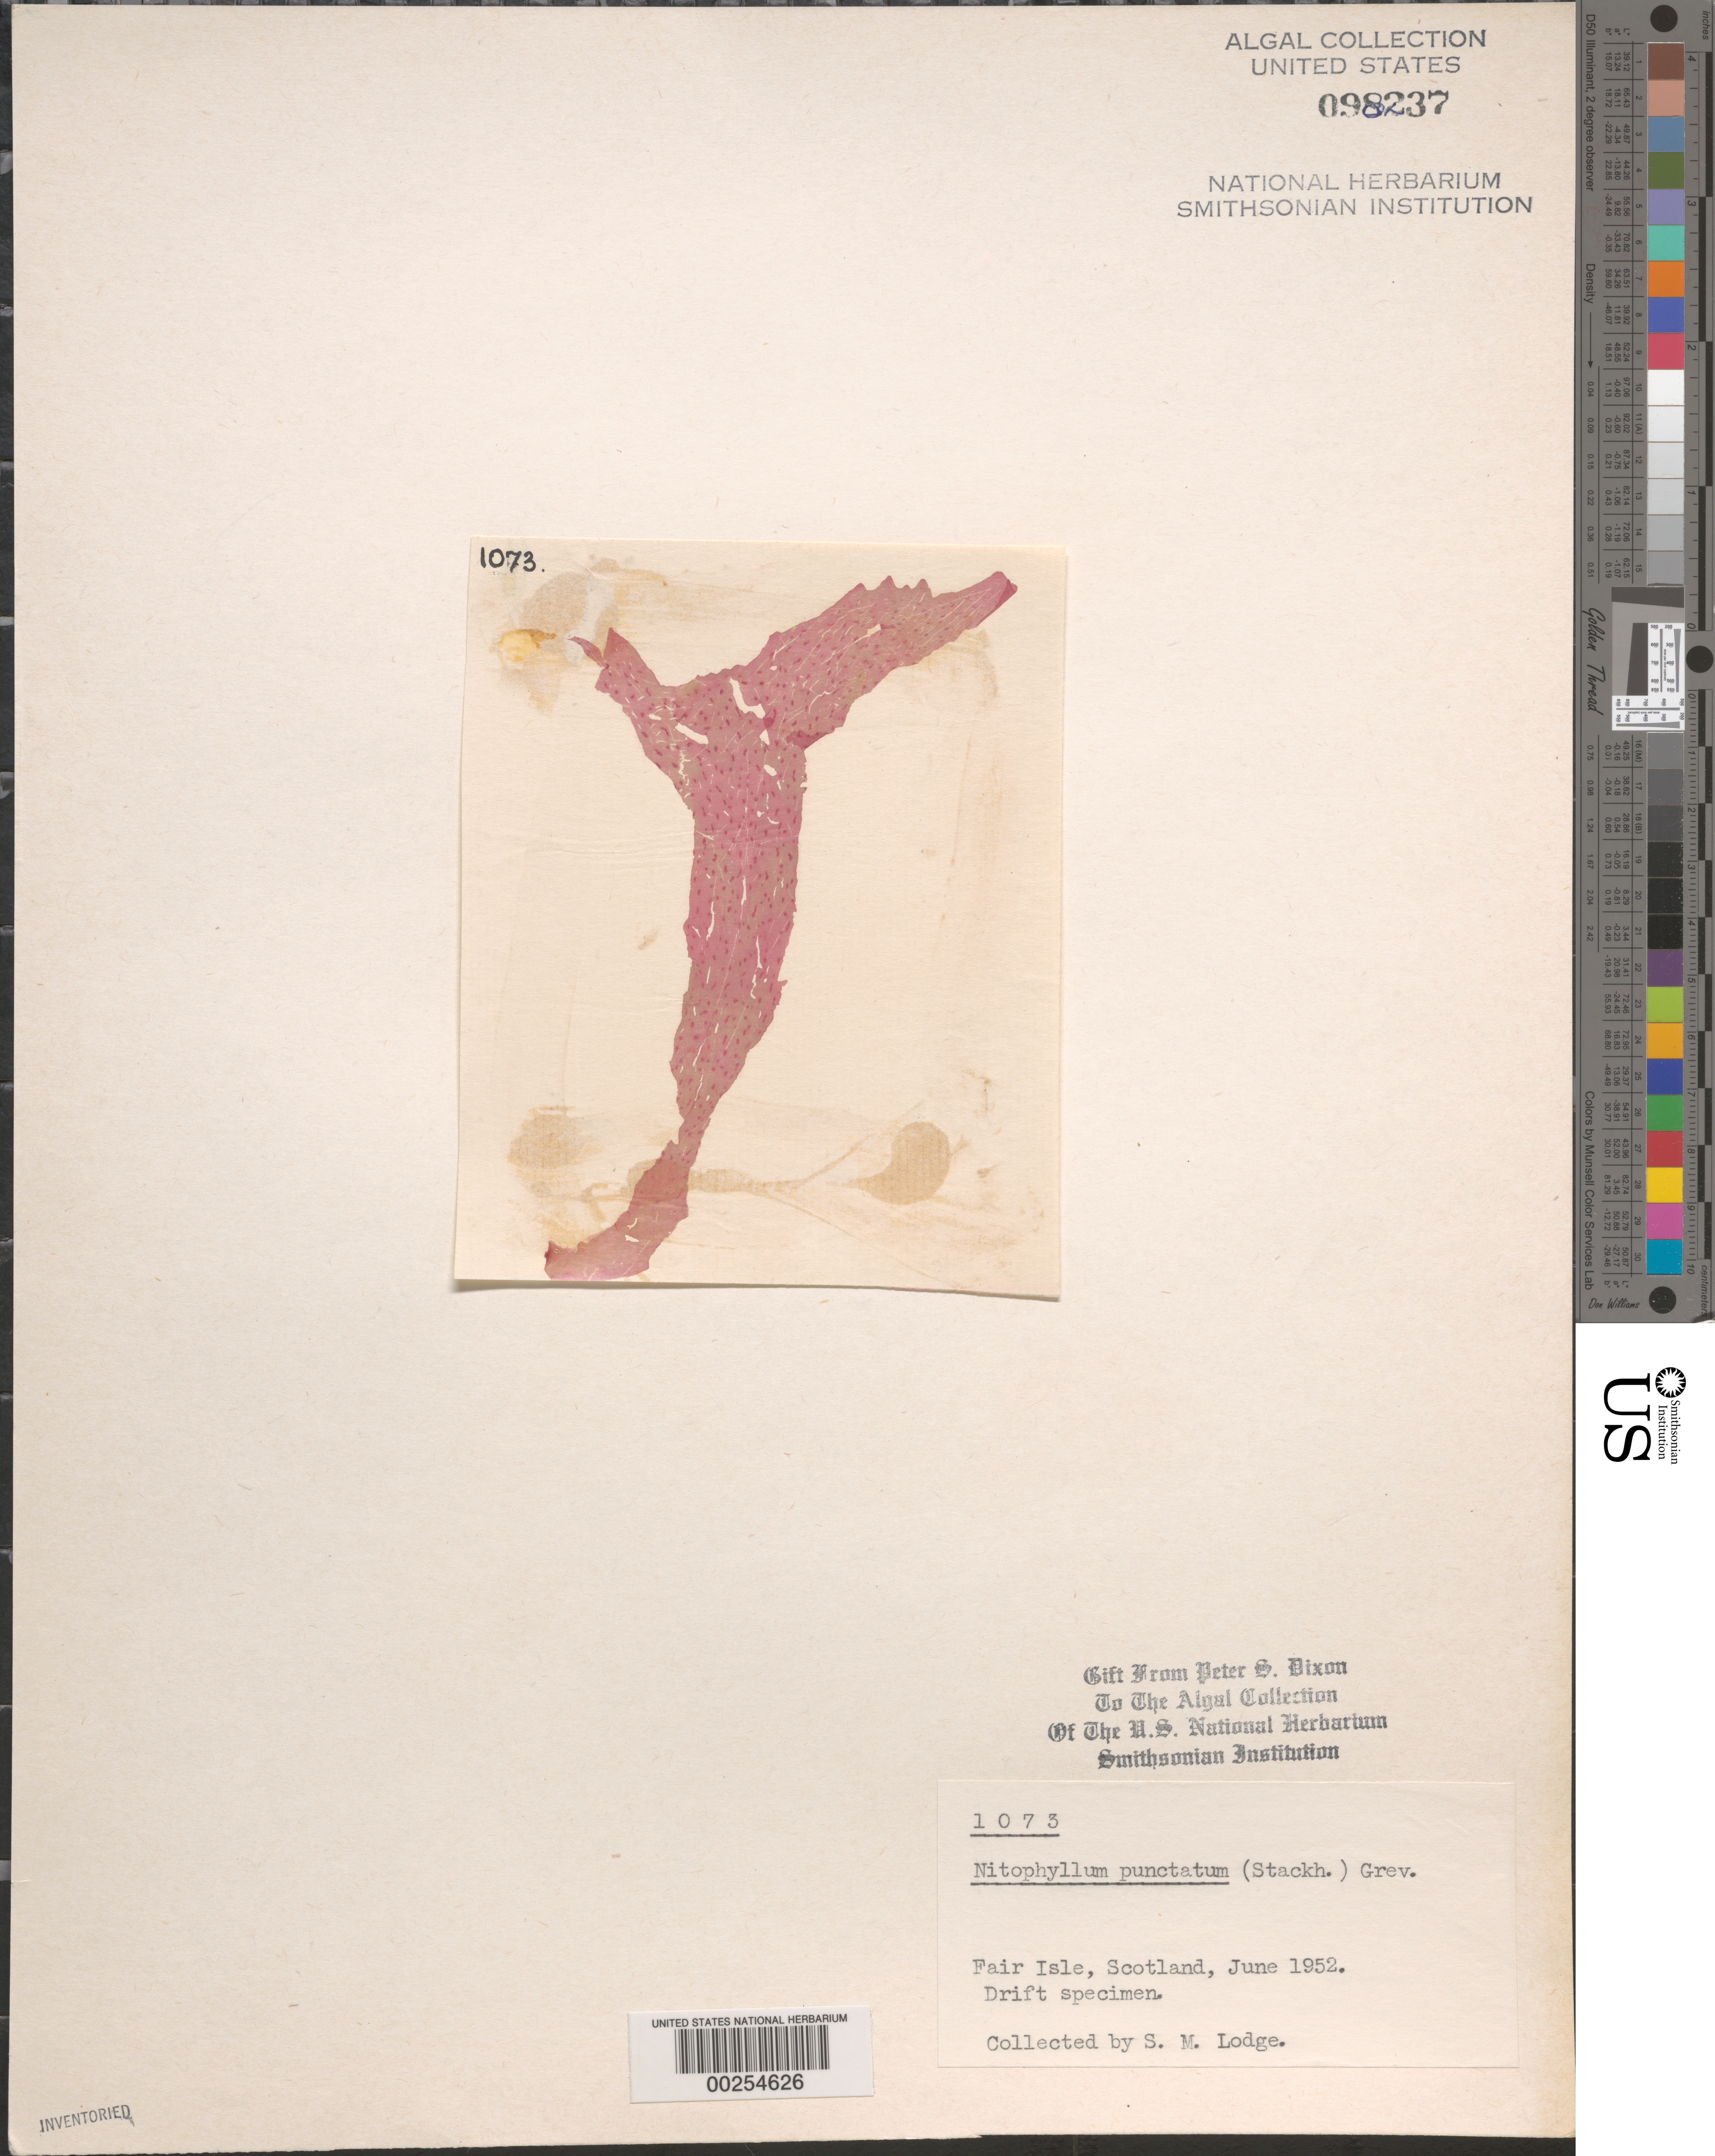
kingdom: Plantae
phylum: Rhodophyta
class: Florideophyceae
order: Ceramiales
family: Delesseriaceae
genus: Nitophyllum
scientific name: Nitophyllum punctatum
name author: (Stackh.) Grev.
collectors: S. Lodge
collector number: PSD 1073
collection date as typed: Jun 1952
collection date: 1952-06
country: United Kingdom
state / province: Scotland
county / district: Shetland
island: Fair Isle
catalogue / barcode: US 98237